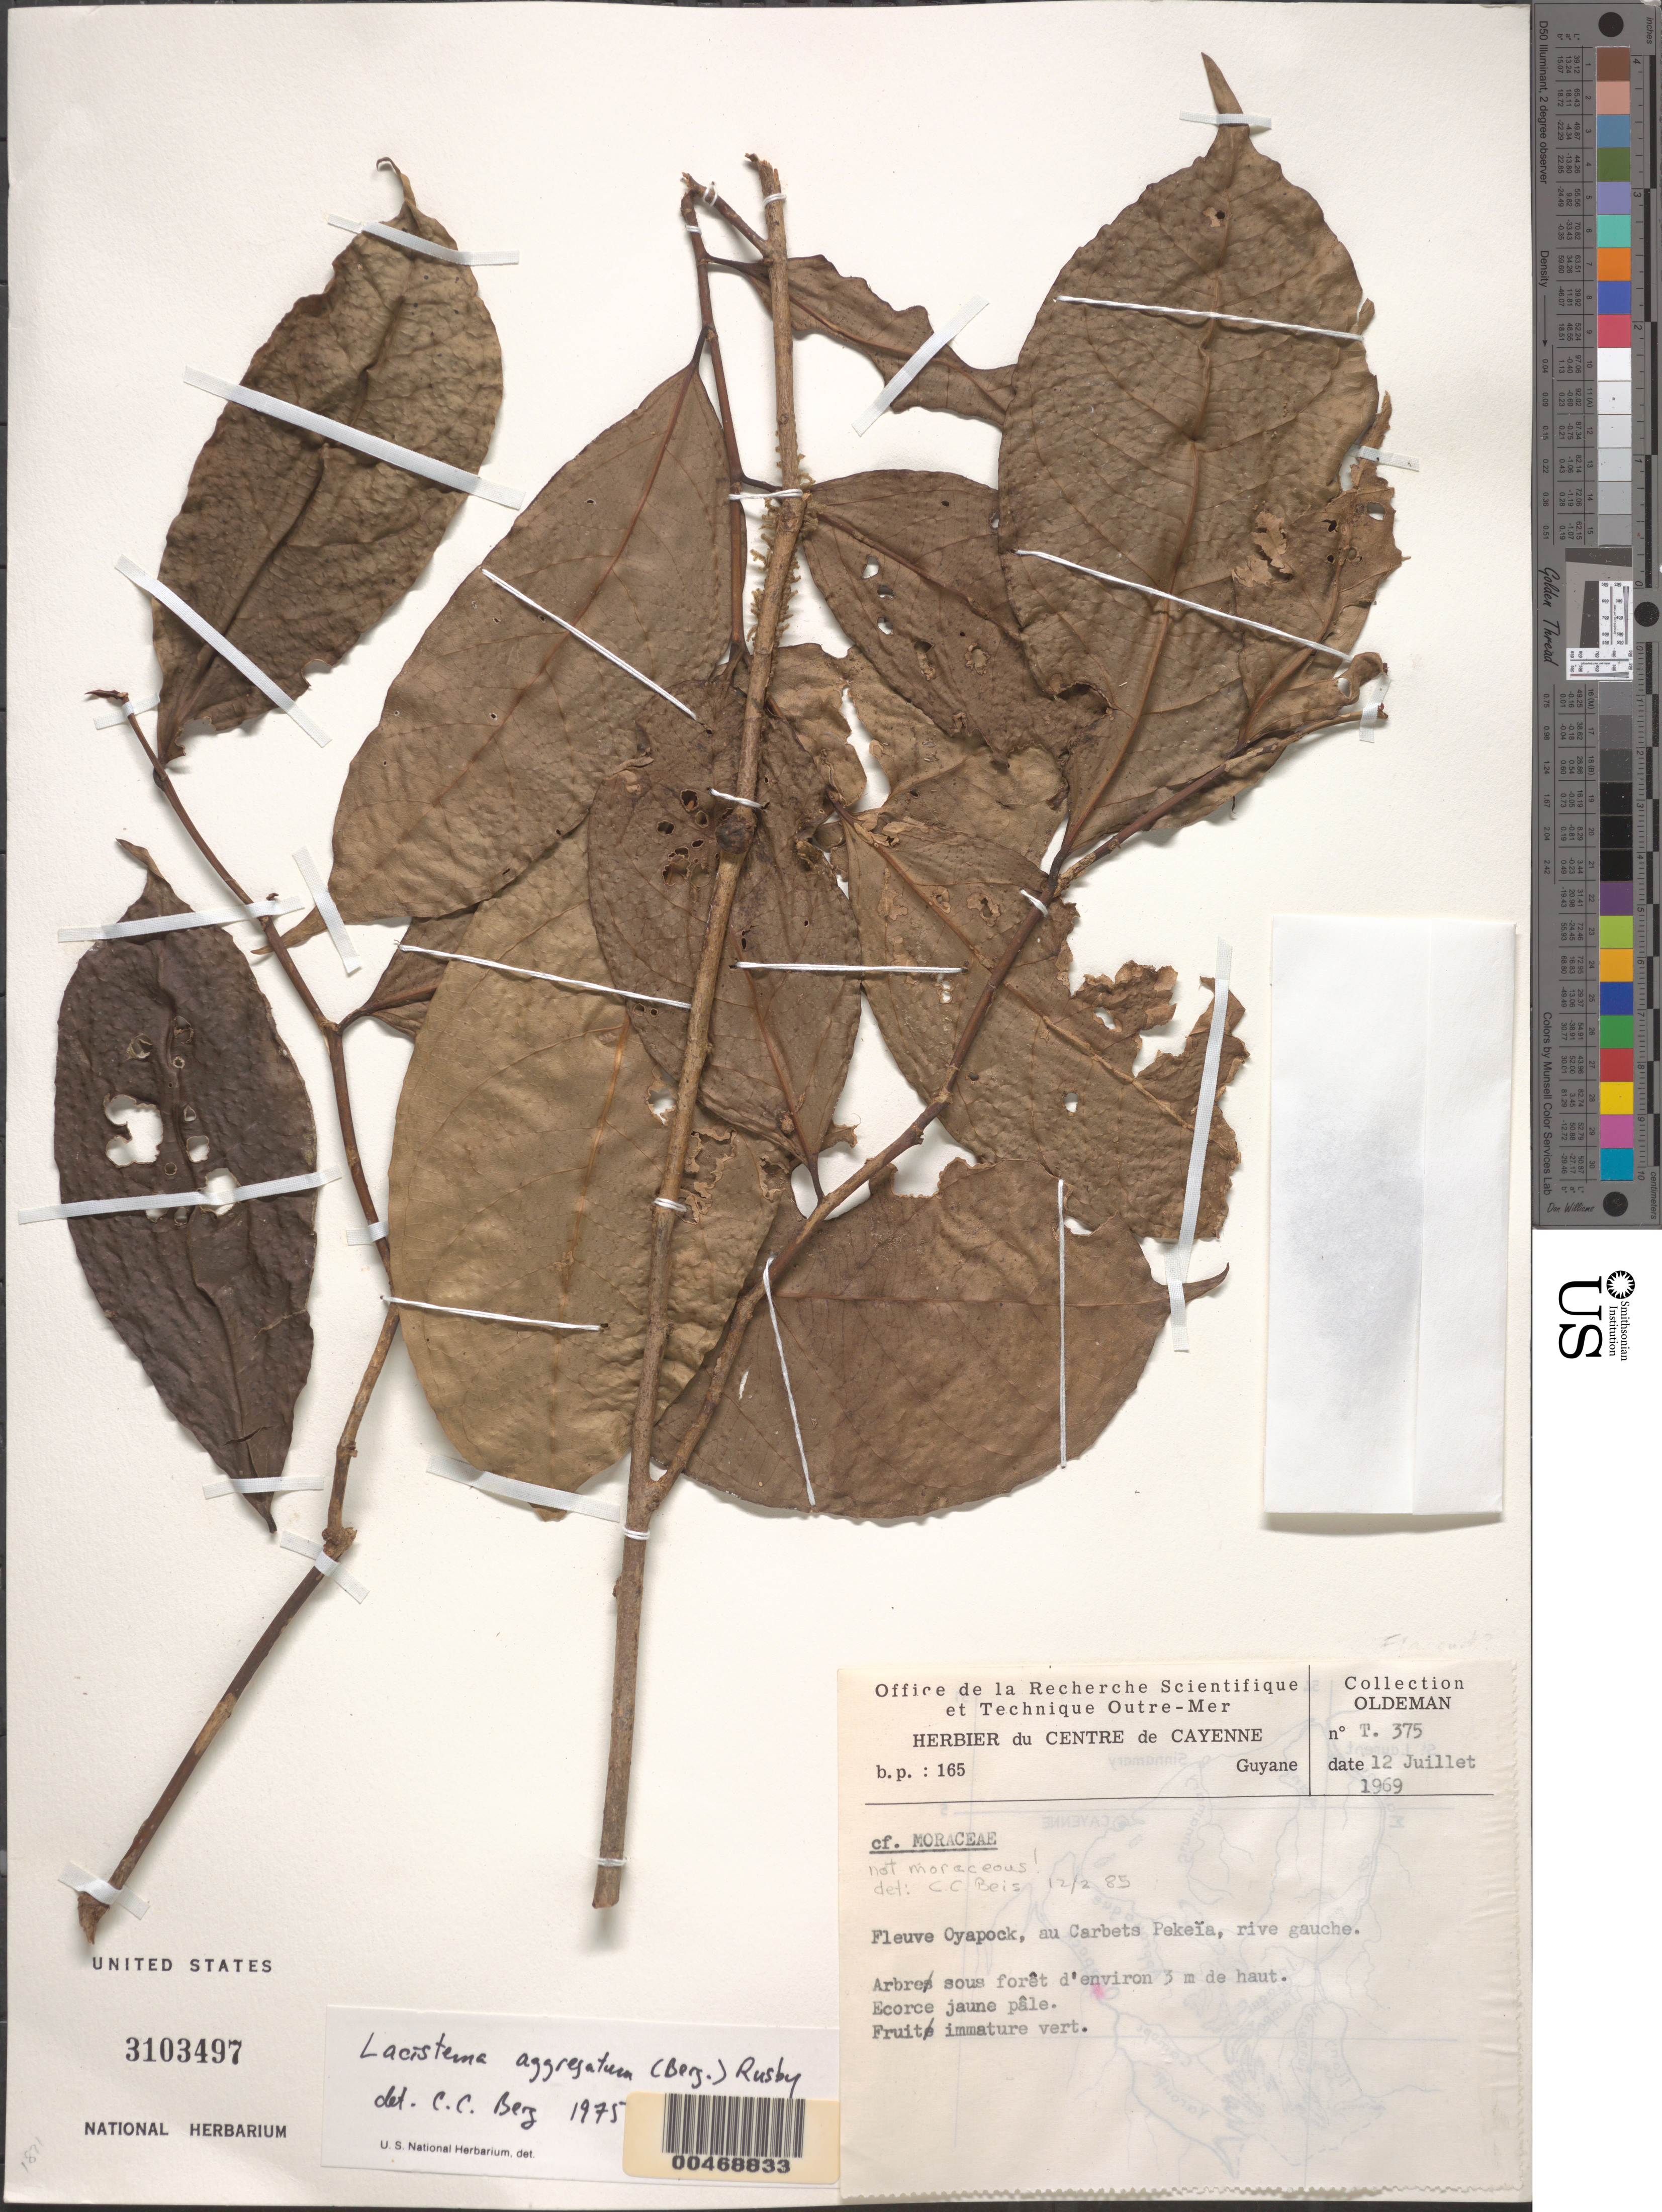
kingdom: Plantae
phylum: Tracheophyta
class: Magnoliopsida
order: Malpighiales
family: Lacistemataceae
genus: Lacistema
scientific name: Lacistema aggregatum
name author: (P.J. Bergius) Rusby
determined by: Berg, C. C.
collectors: R. Oldeman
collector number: T 375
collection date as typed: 12-Jul-69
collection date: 1969-07-12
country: French Guiana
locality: Fleuve Oyapock, au Carbets Pekeïa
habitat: Riverbank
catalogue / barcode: US 3103497